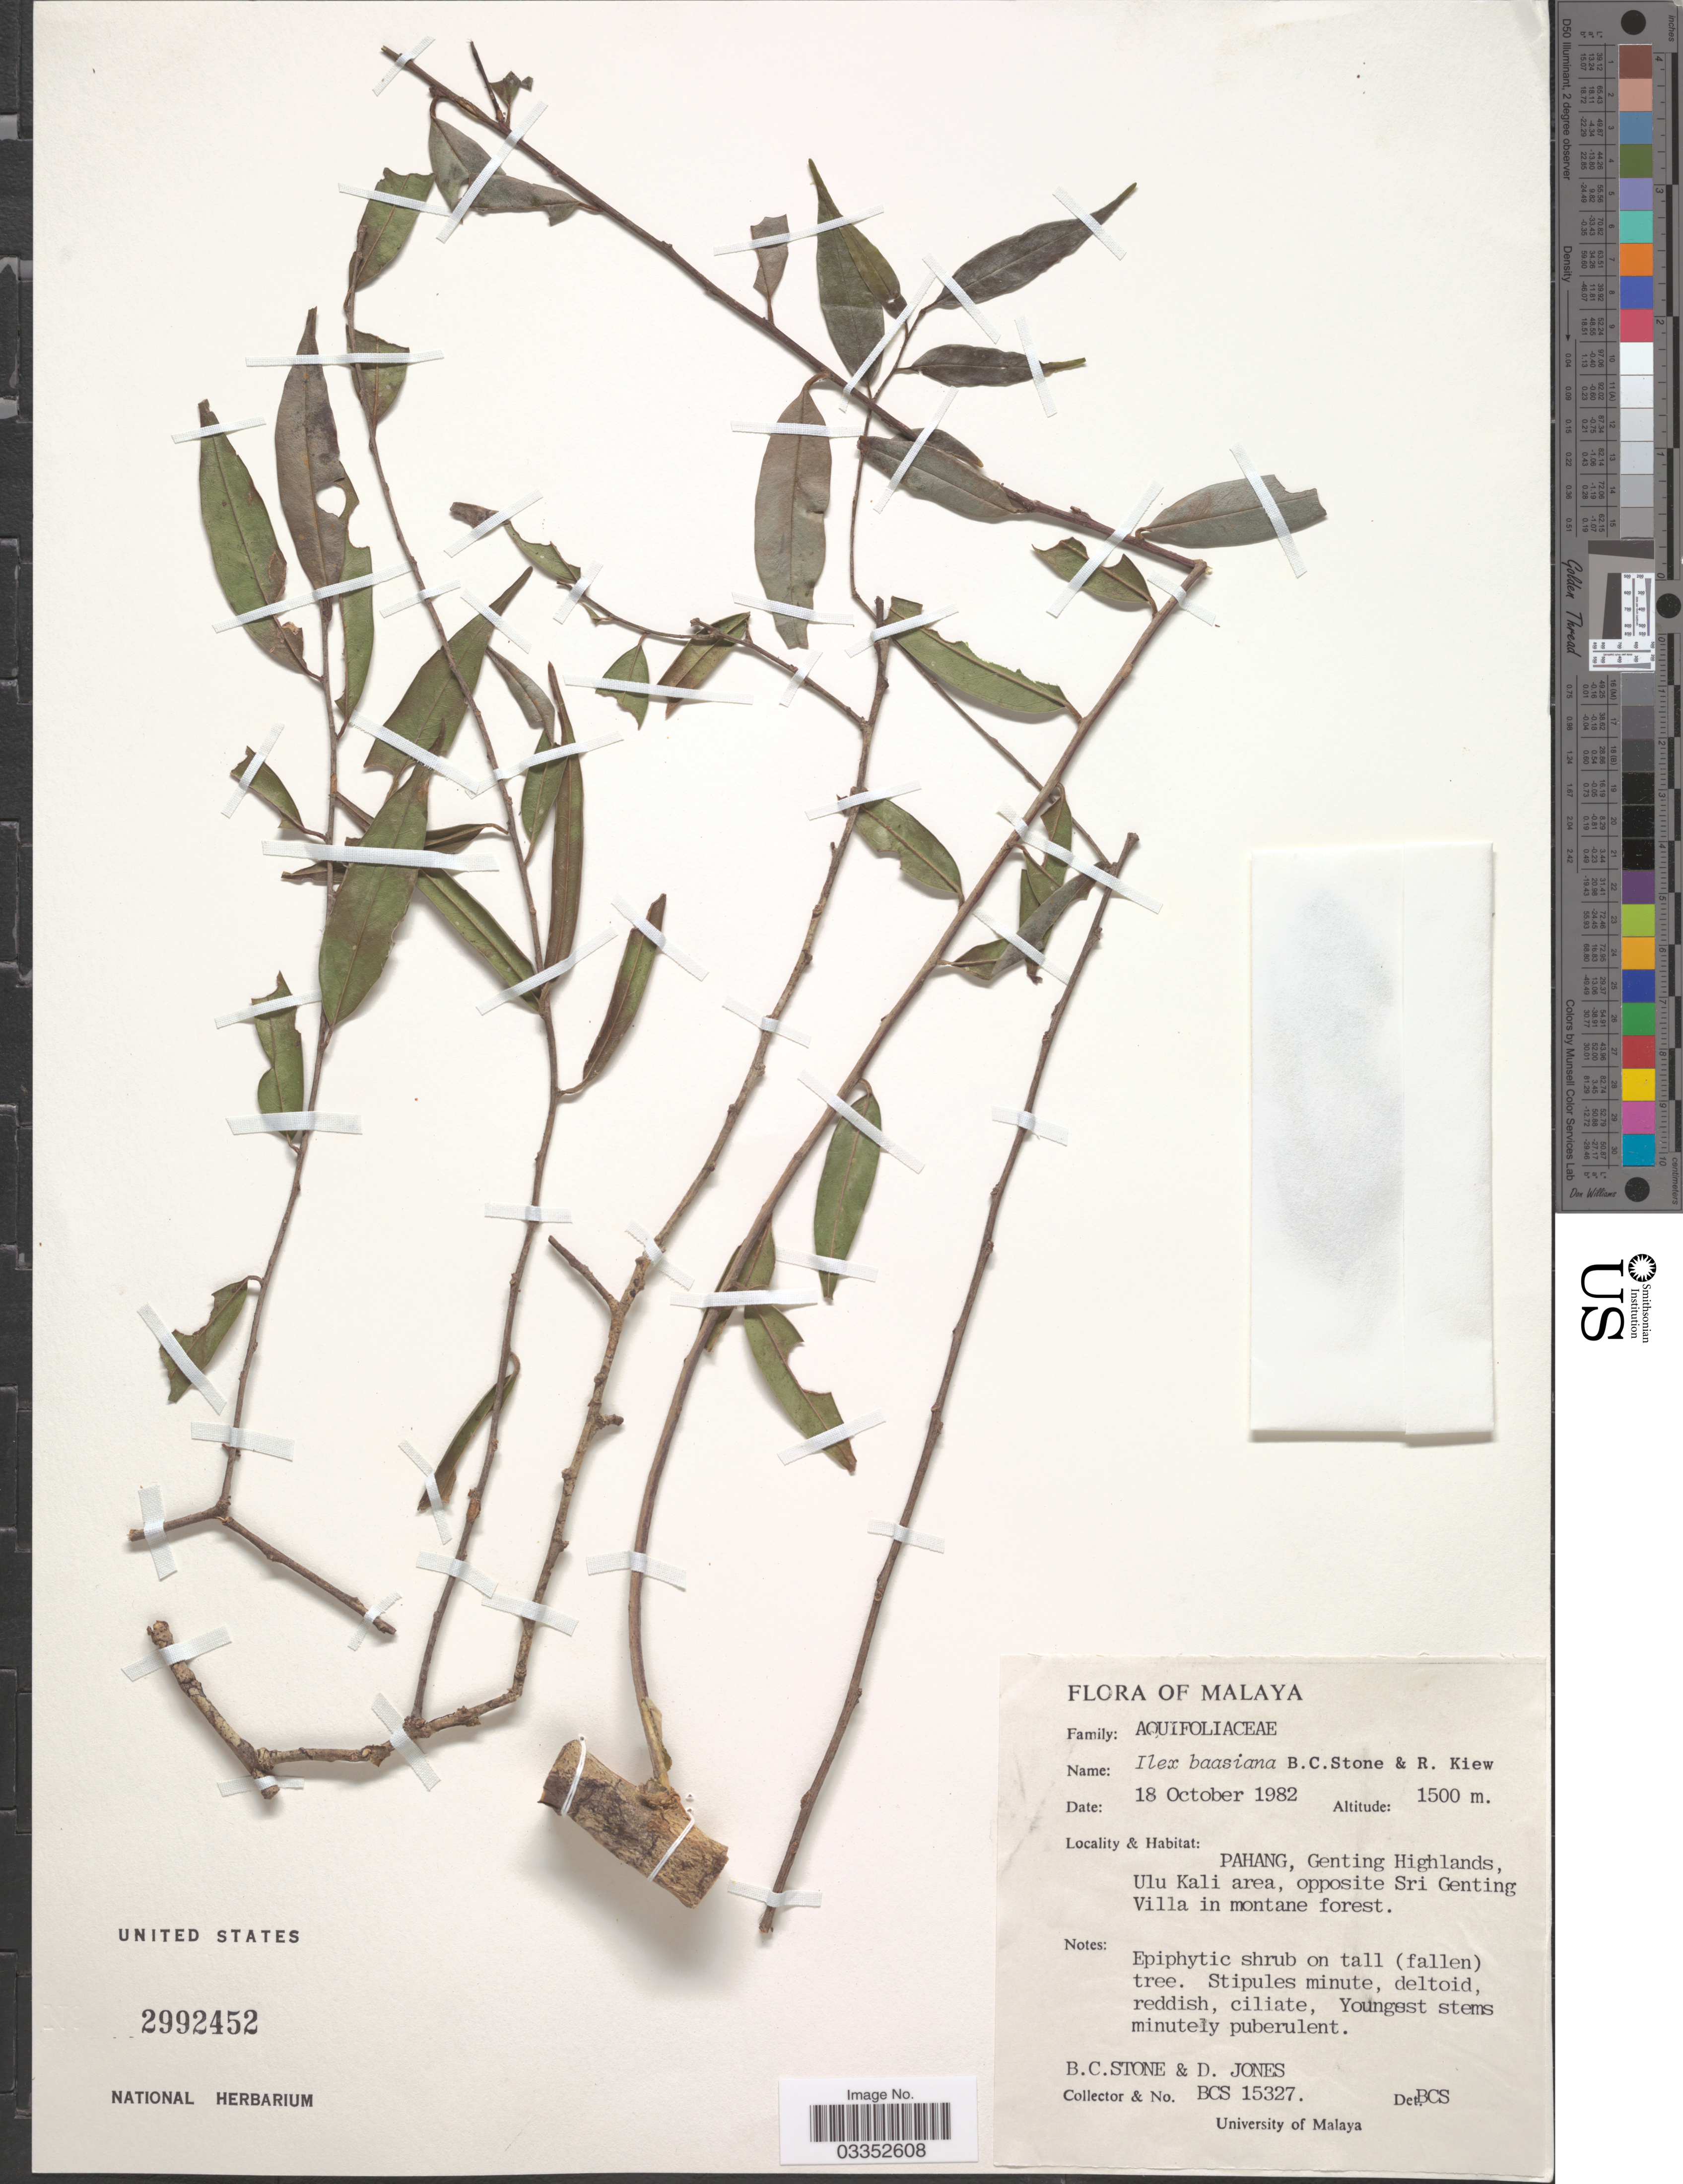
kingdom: Plantae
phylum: Tracheophyta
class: Magnoliopsida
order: Aquifoliales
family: Aquifoliaceae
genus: Ilex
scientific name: Ilex baasiana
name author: B.C. Stone & Kiew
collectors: B. C. Stone & D. Jones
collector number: BCS 15327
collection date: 1982-10-18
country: Malaysia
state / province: Pahang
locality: Malaya. Pahang, Genting Highlands, Ulu Kali area, opposite Sri Genting Villa in montane forest.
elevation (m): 1500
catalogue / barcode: US 2992452